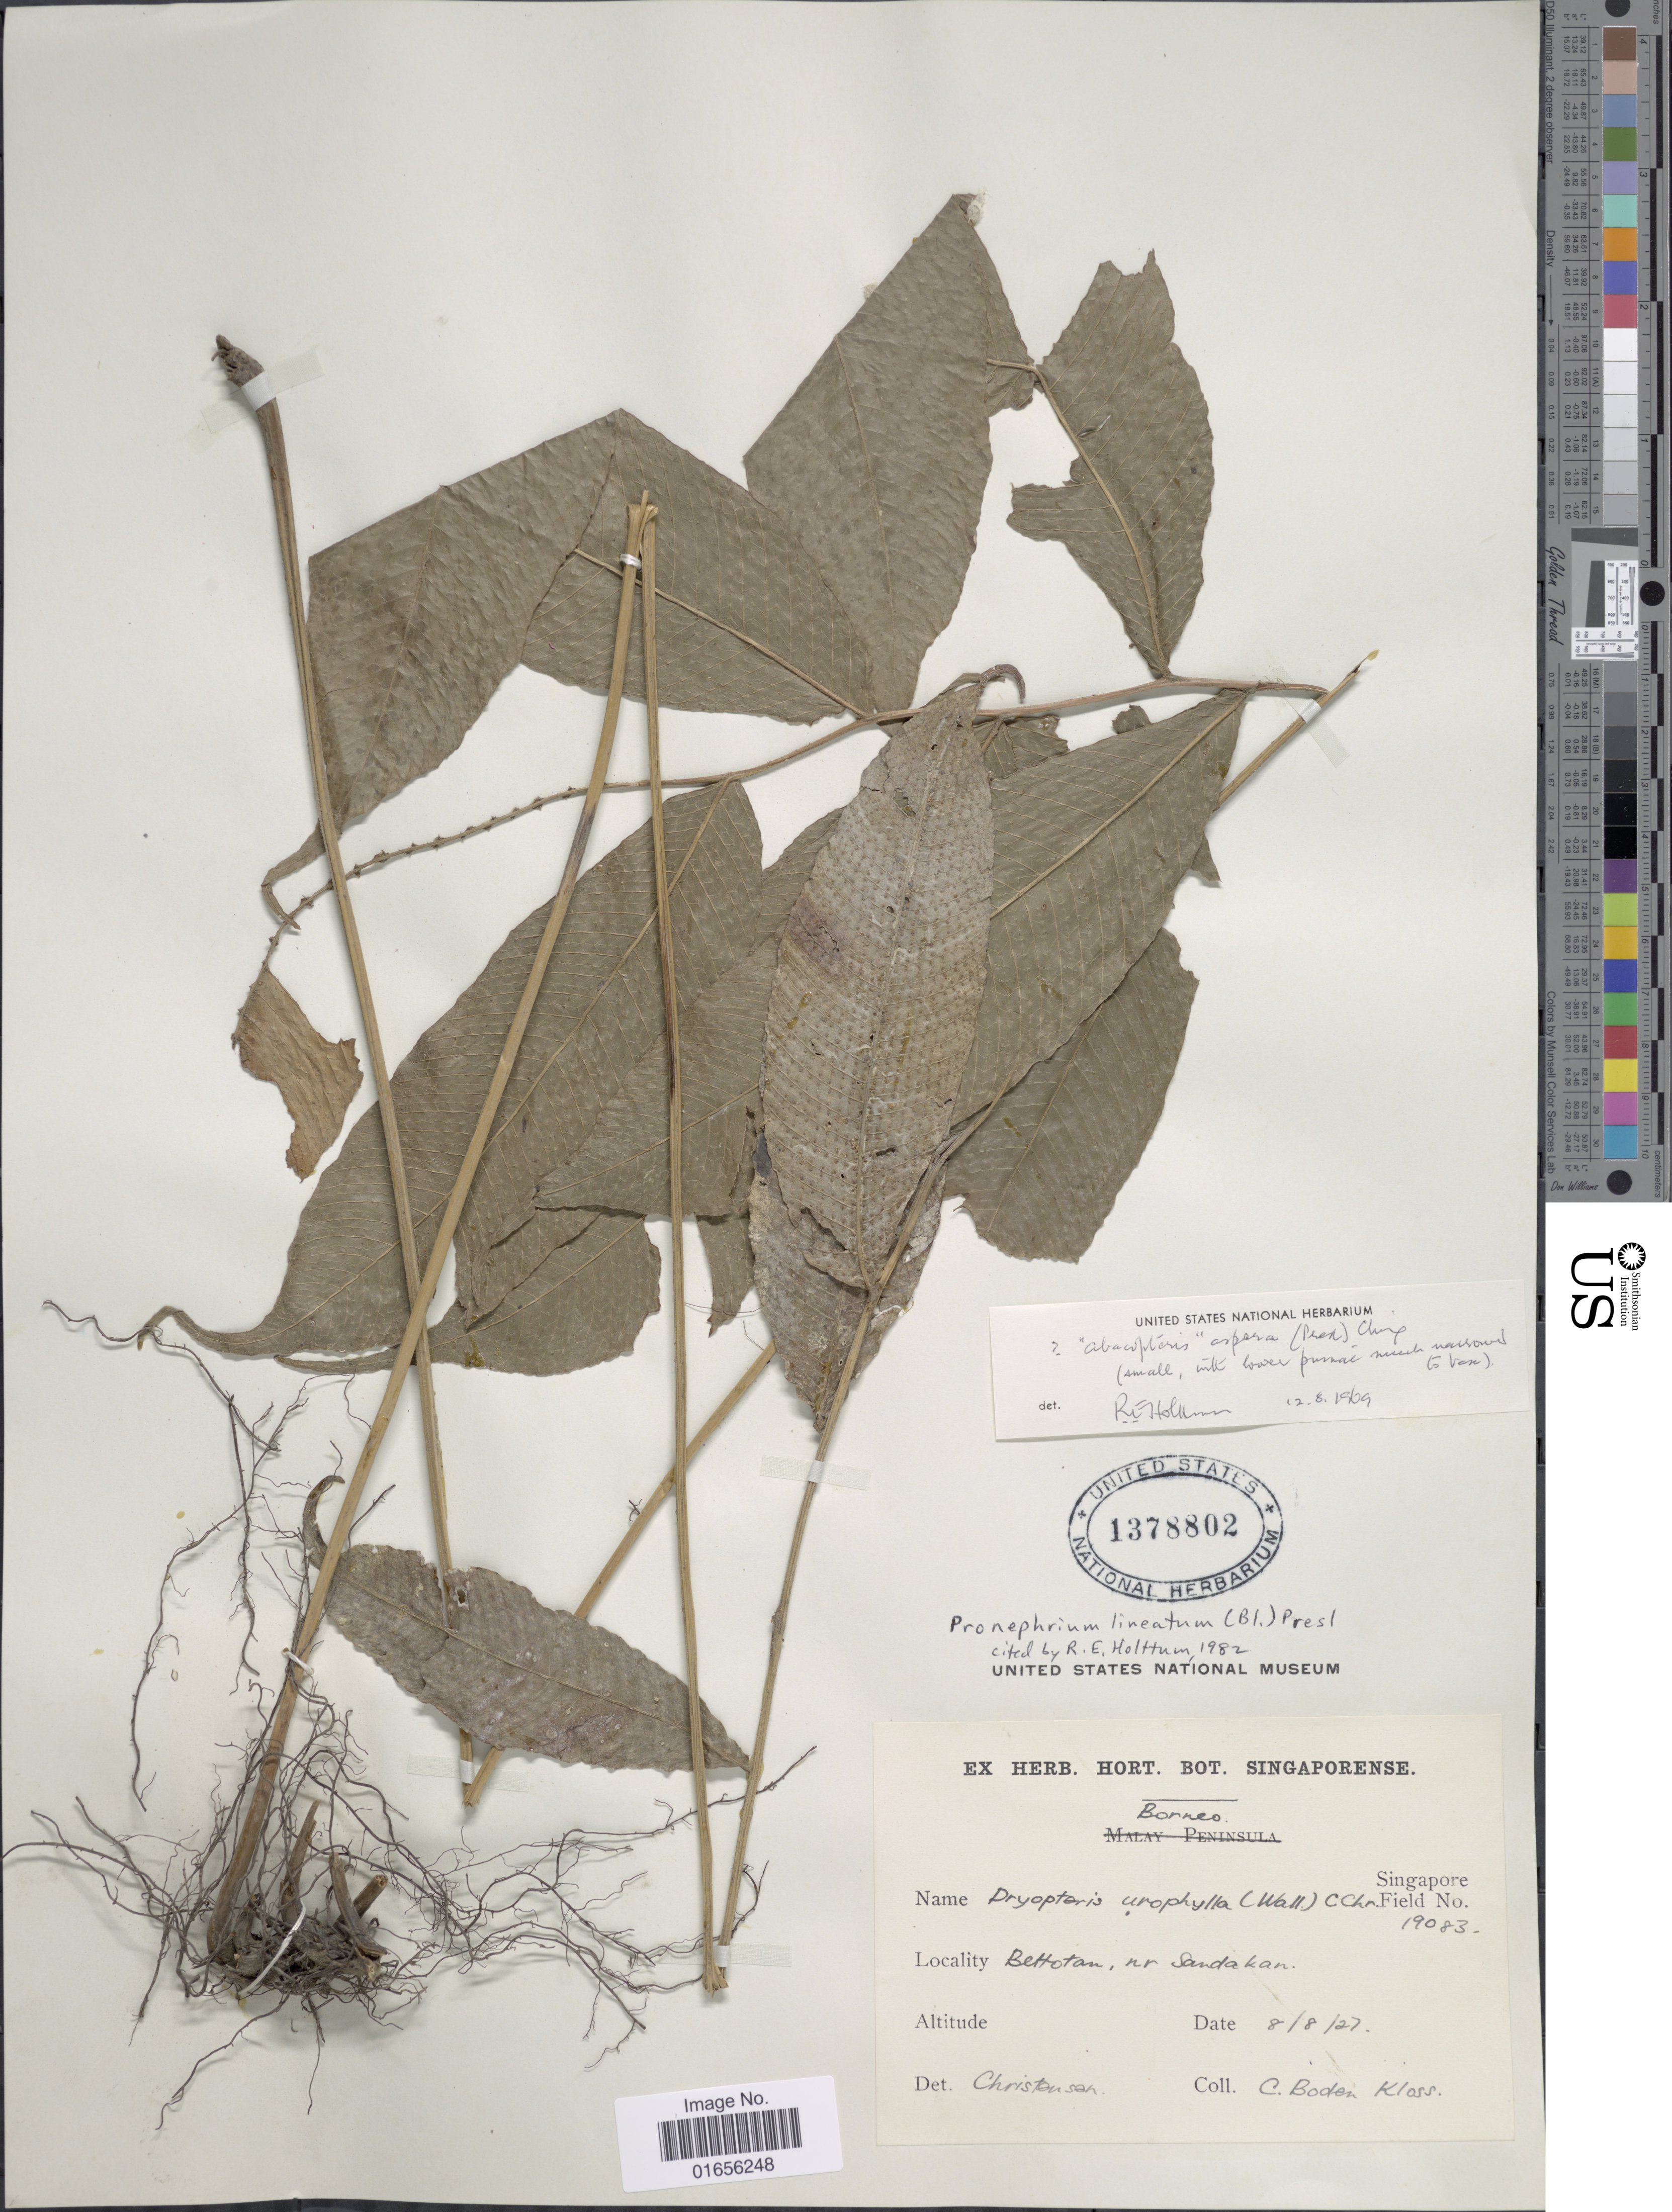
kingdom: Plantae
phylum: Tracheophyta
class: Polypodiopsida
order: Polypodiales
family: Thelypteridaceae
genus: Pronephrium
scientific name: Pronephrium lineatum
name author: (Blume) C. Presl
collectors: C. Boden-Kloss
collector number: Singapore Field 19083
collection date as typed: Transcribed d/m/y: 8/8/27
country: Malaysia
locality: Borneo, Bettotan, nr Sandakan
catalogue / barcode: US 1378802